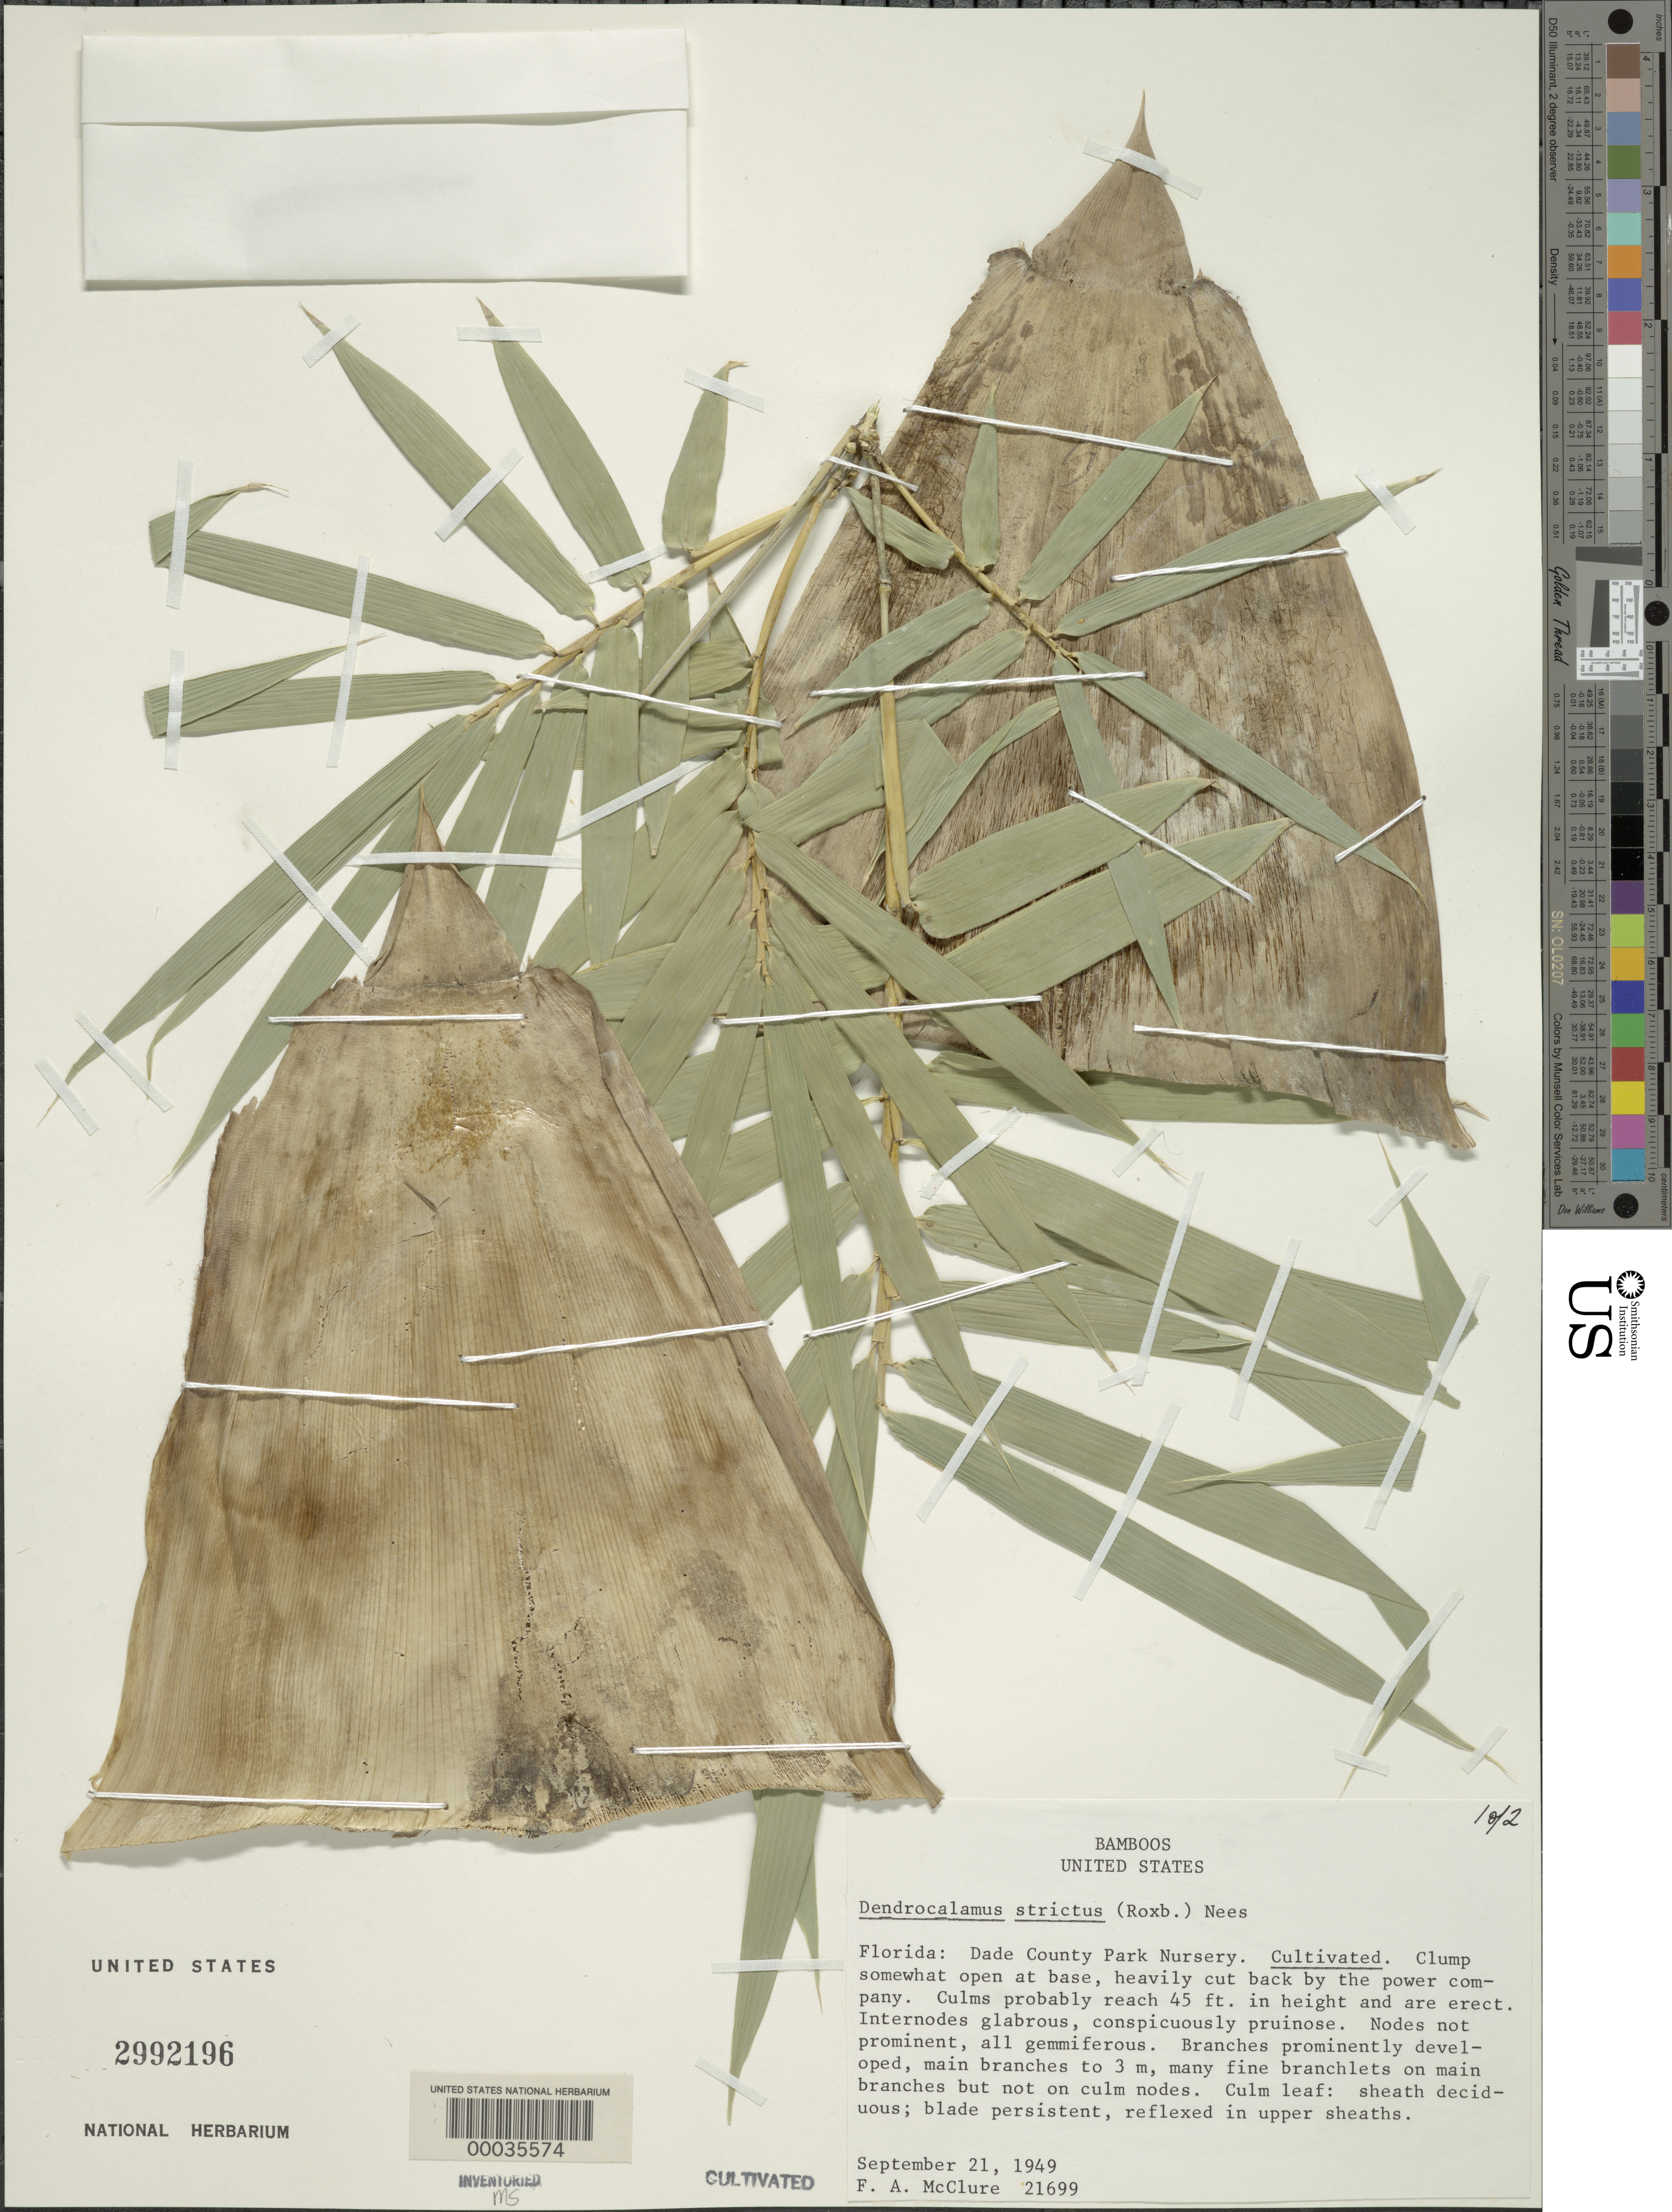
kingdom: Plantae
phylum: Tracheophyta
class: Liliopsida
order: Poales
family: Poaceae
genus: Dendrocalamus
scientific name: Dendrocalamus strictus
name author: (Roxb.) Nees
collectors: F. A. McClure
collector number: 21699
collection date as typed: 21 Sep 1949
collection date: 1949-09-21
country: United States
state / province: Florida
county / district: Dade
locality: Dade county park nursery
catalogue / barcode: US 2992196